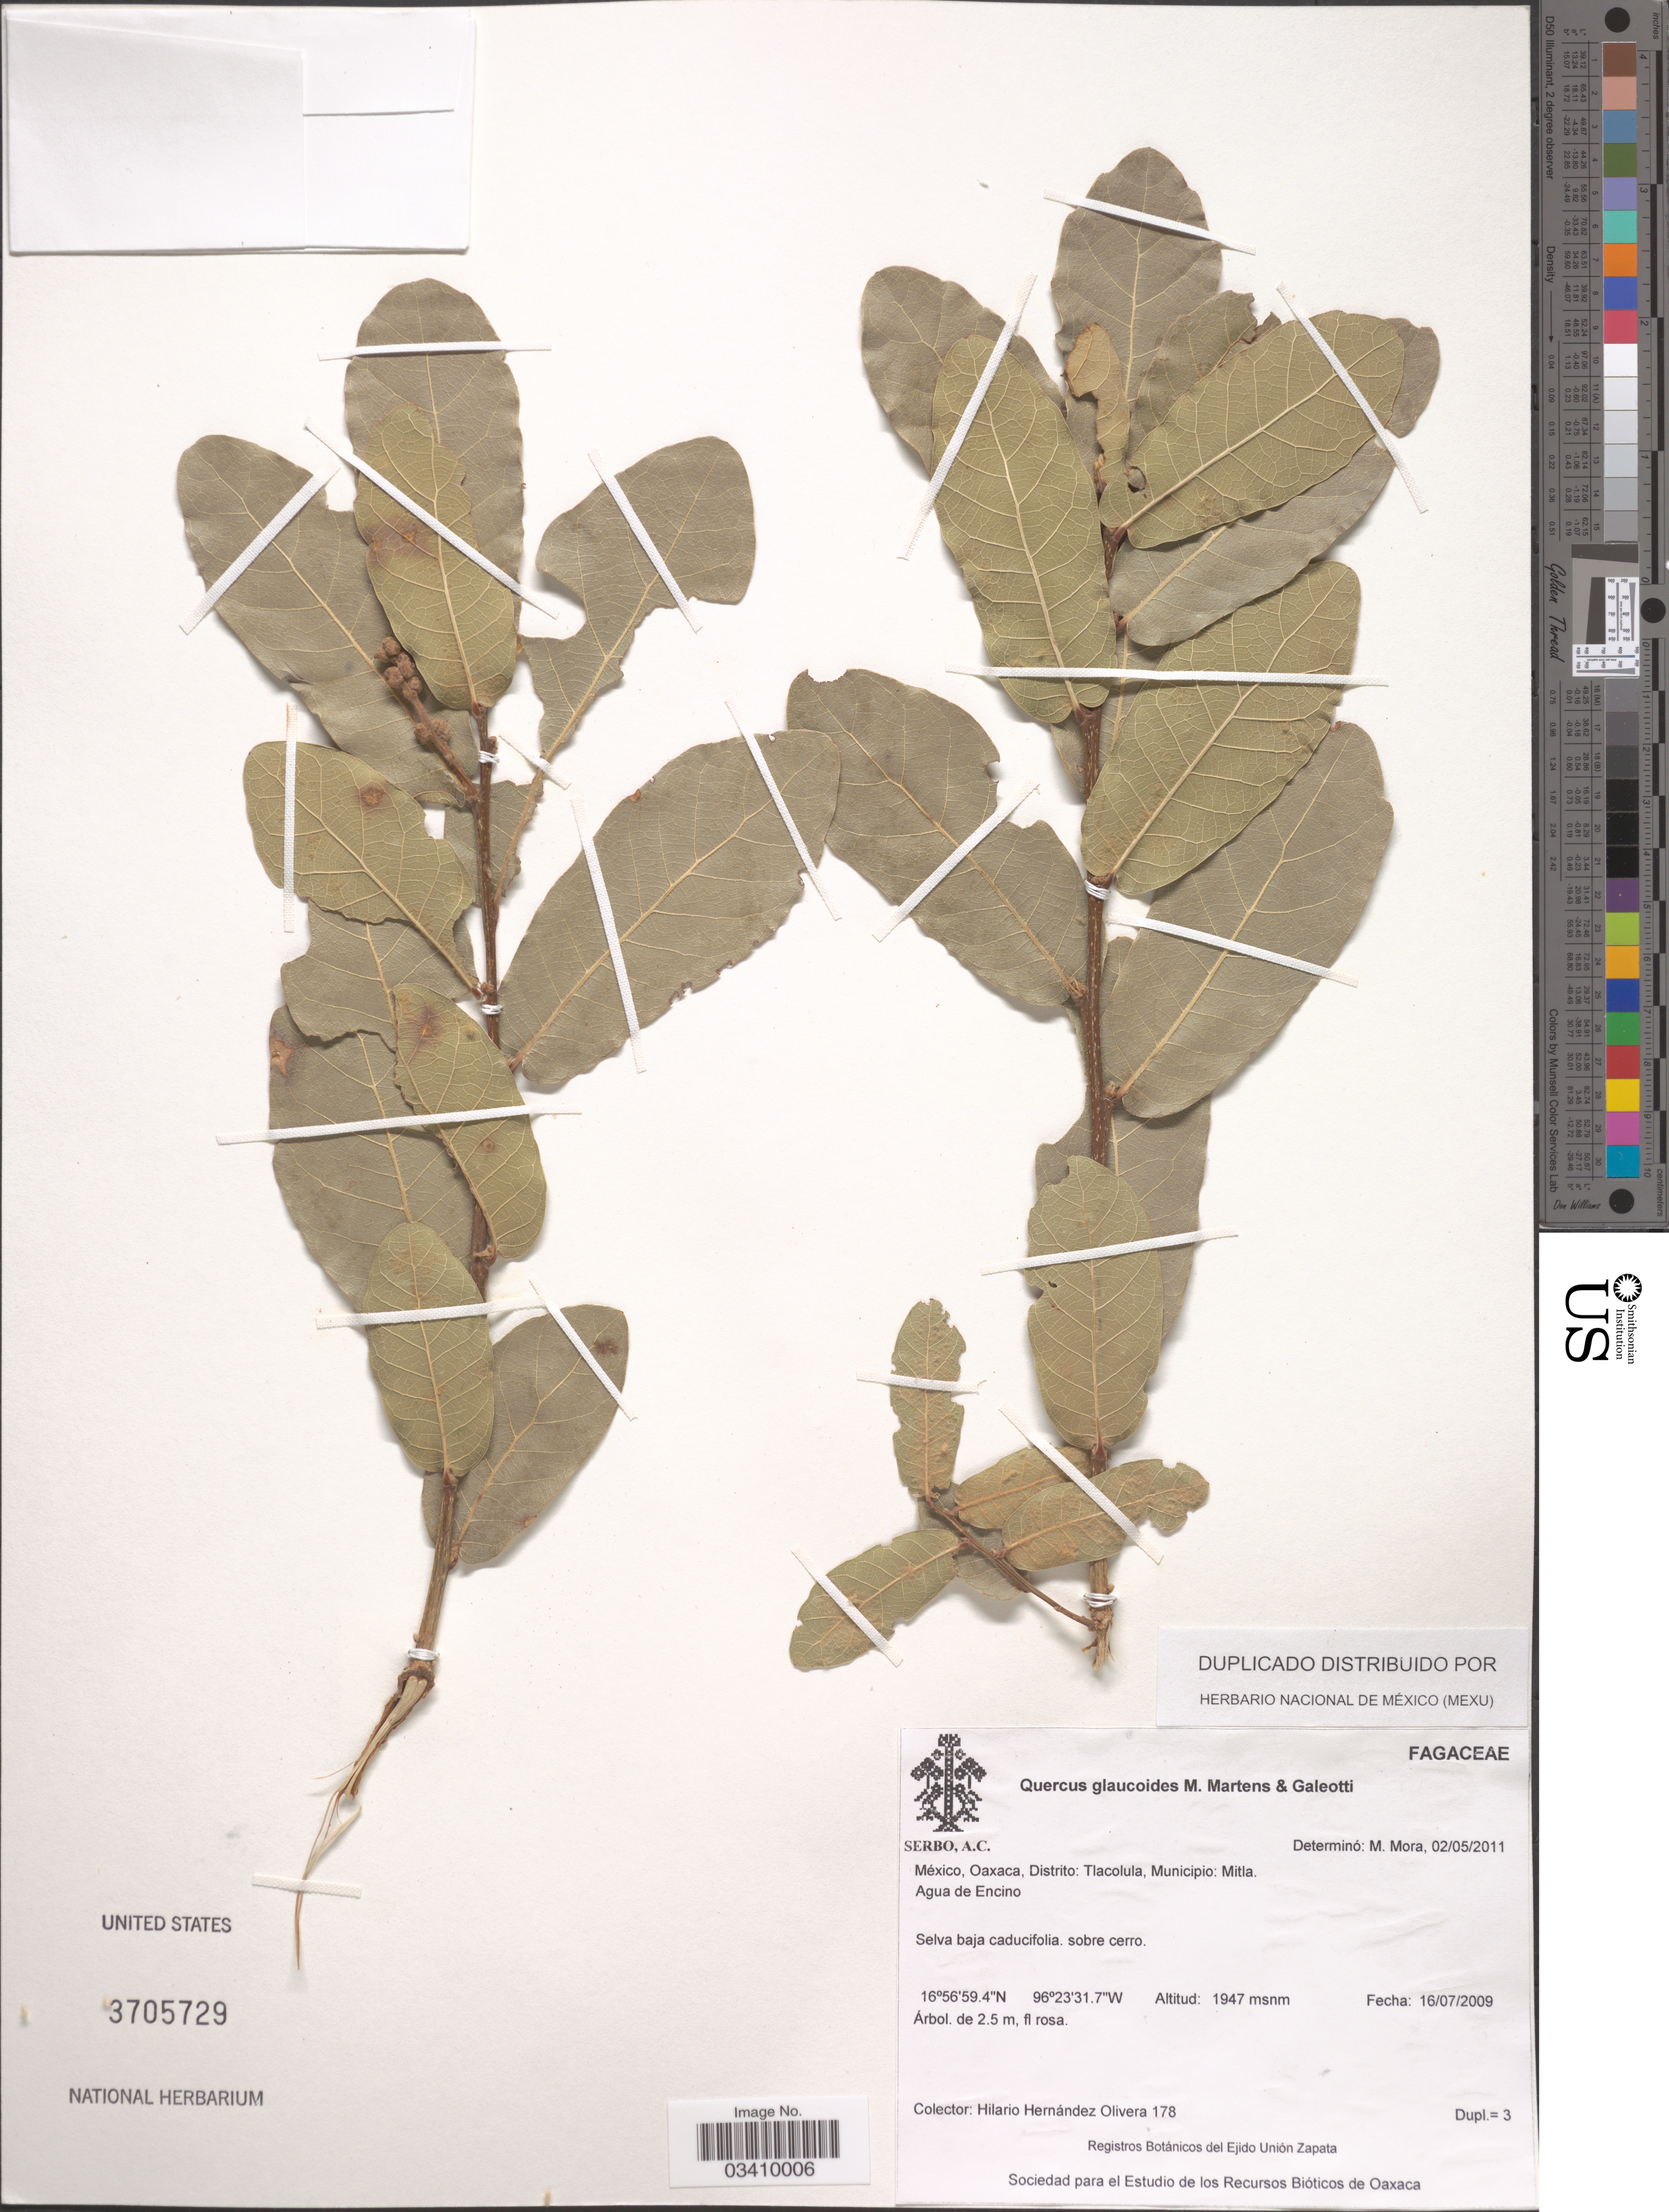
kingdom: Plantae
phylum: Tracheophyta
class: Magnoliopsida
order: Fagales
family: Fagaceae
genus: Quercus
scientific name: Quercus glaucoides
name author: M. Martens & Galeotti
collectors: Hernández, H.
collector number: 178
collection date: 2009-07-16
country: Mexico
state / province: Oaxaca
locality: Distrito: Tlacolula, Municipio: Mitla. Agua de Encino.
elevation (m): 1947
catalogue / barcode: US 3705729